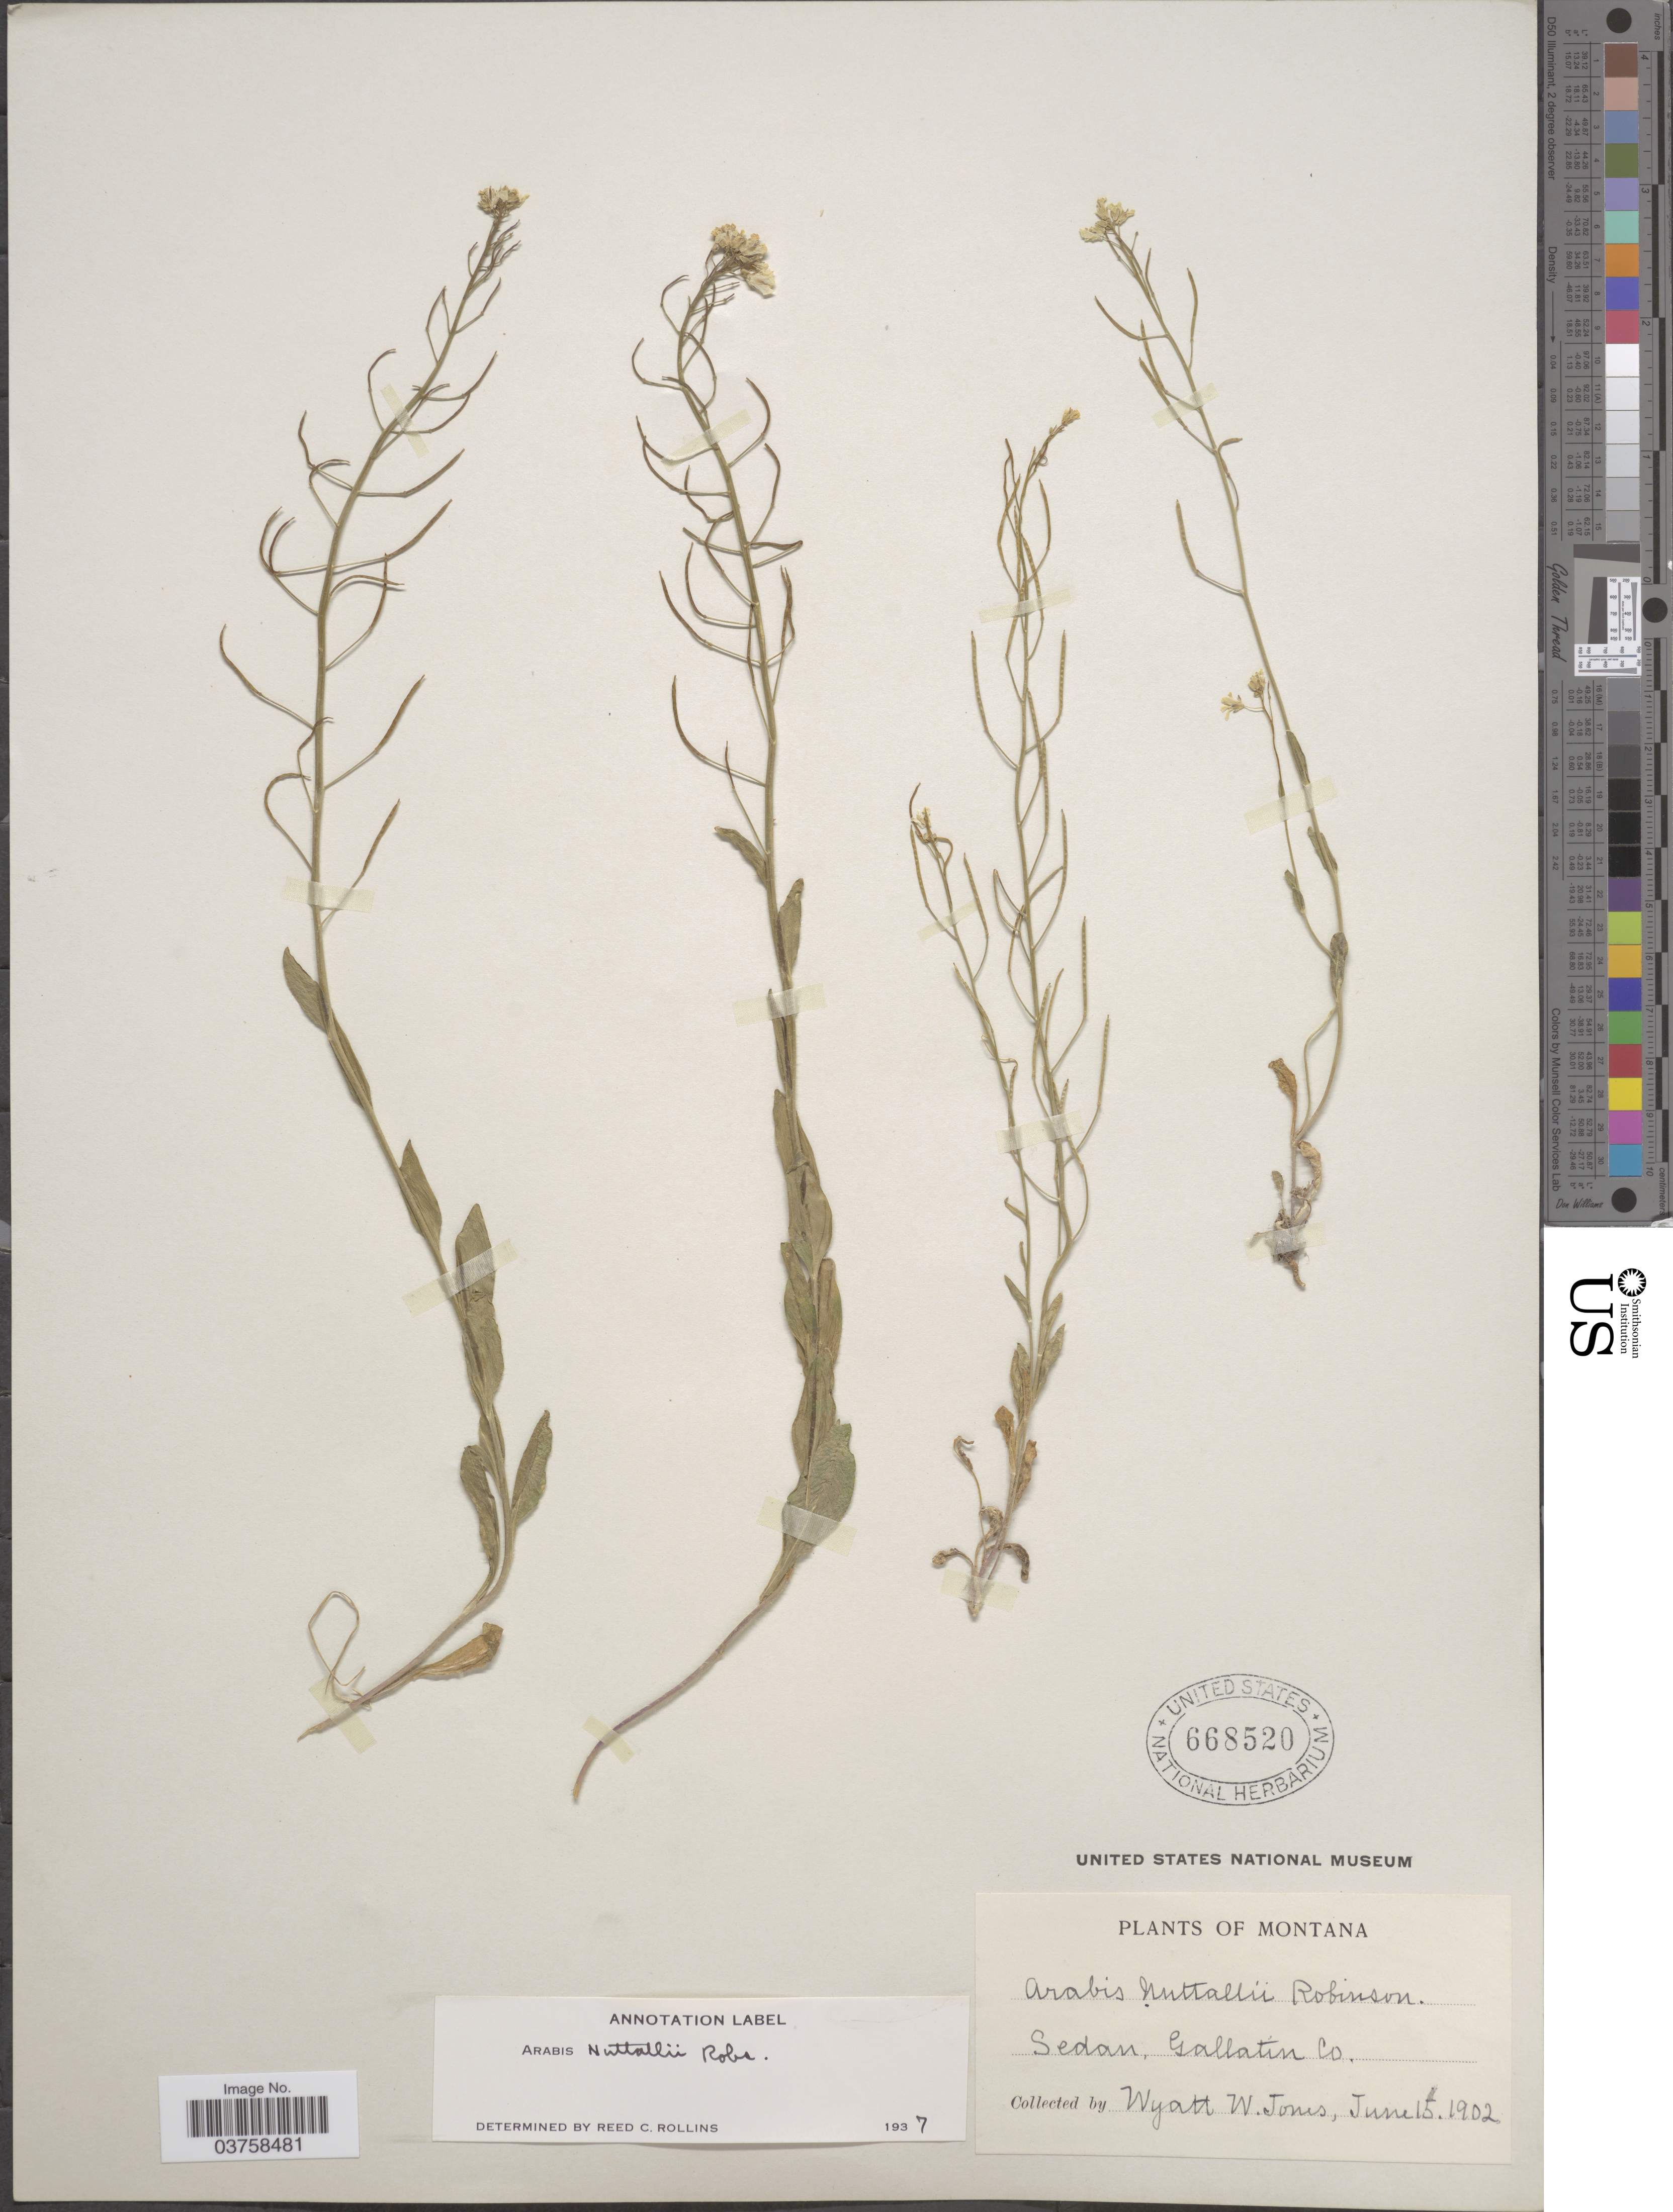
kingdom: Plantae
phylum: Tracheophyta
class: Magnoliopsida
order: Brassicales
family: Brassicaceae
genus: Arabis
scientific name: Arabis nuttallii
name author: B.L. Rob.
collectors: W. W. Jones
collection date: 1902-06-15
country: United States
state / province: Montana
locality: Sedan, Gallatin Co.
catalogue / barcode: US 668520